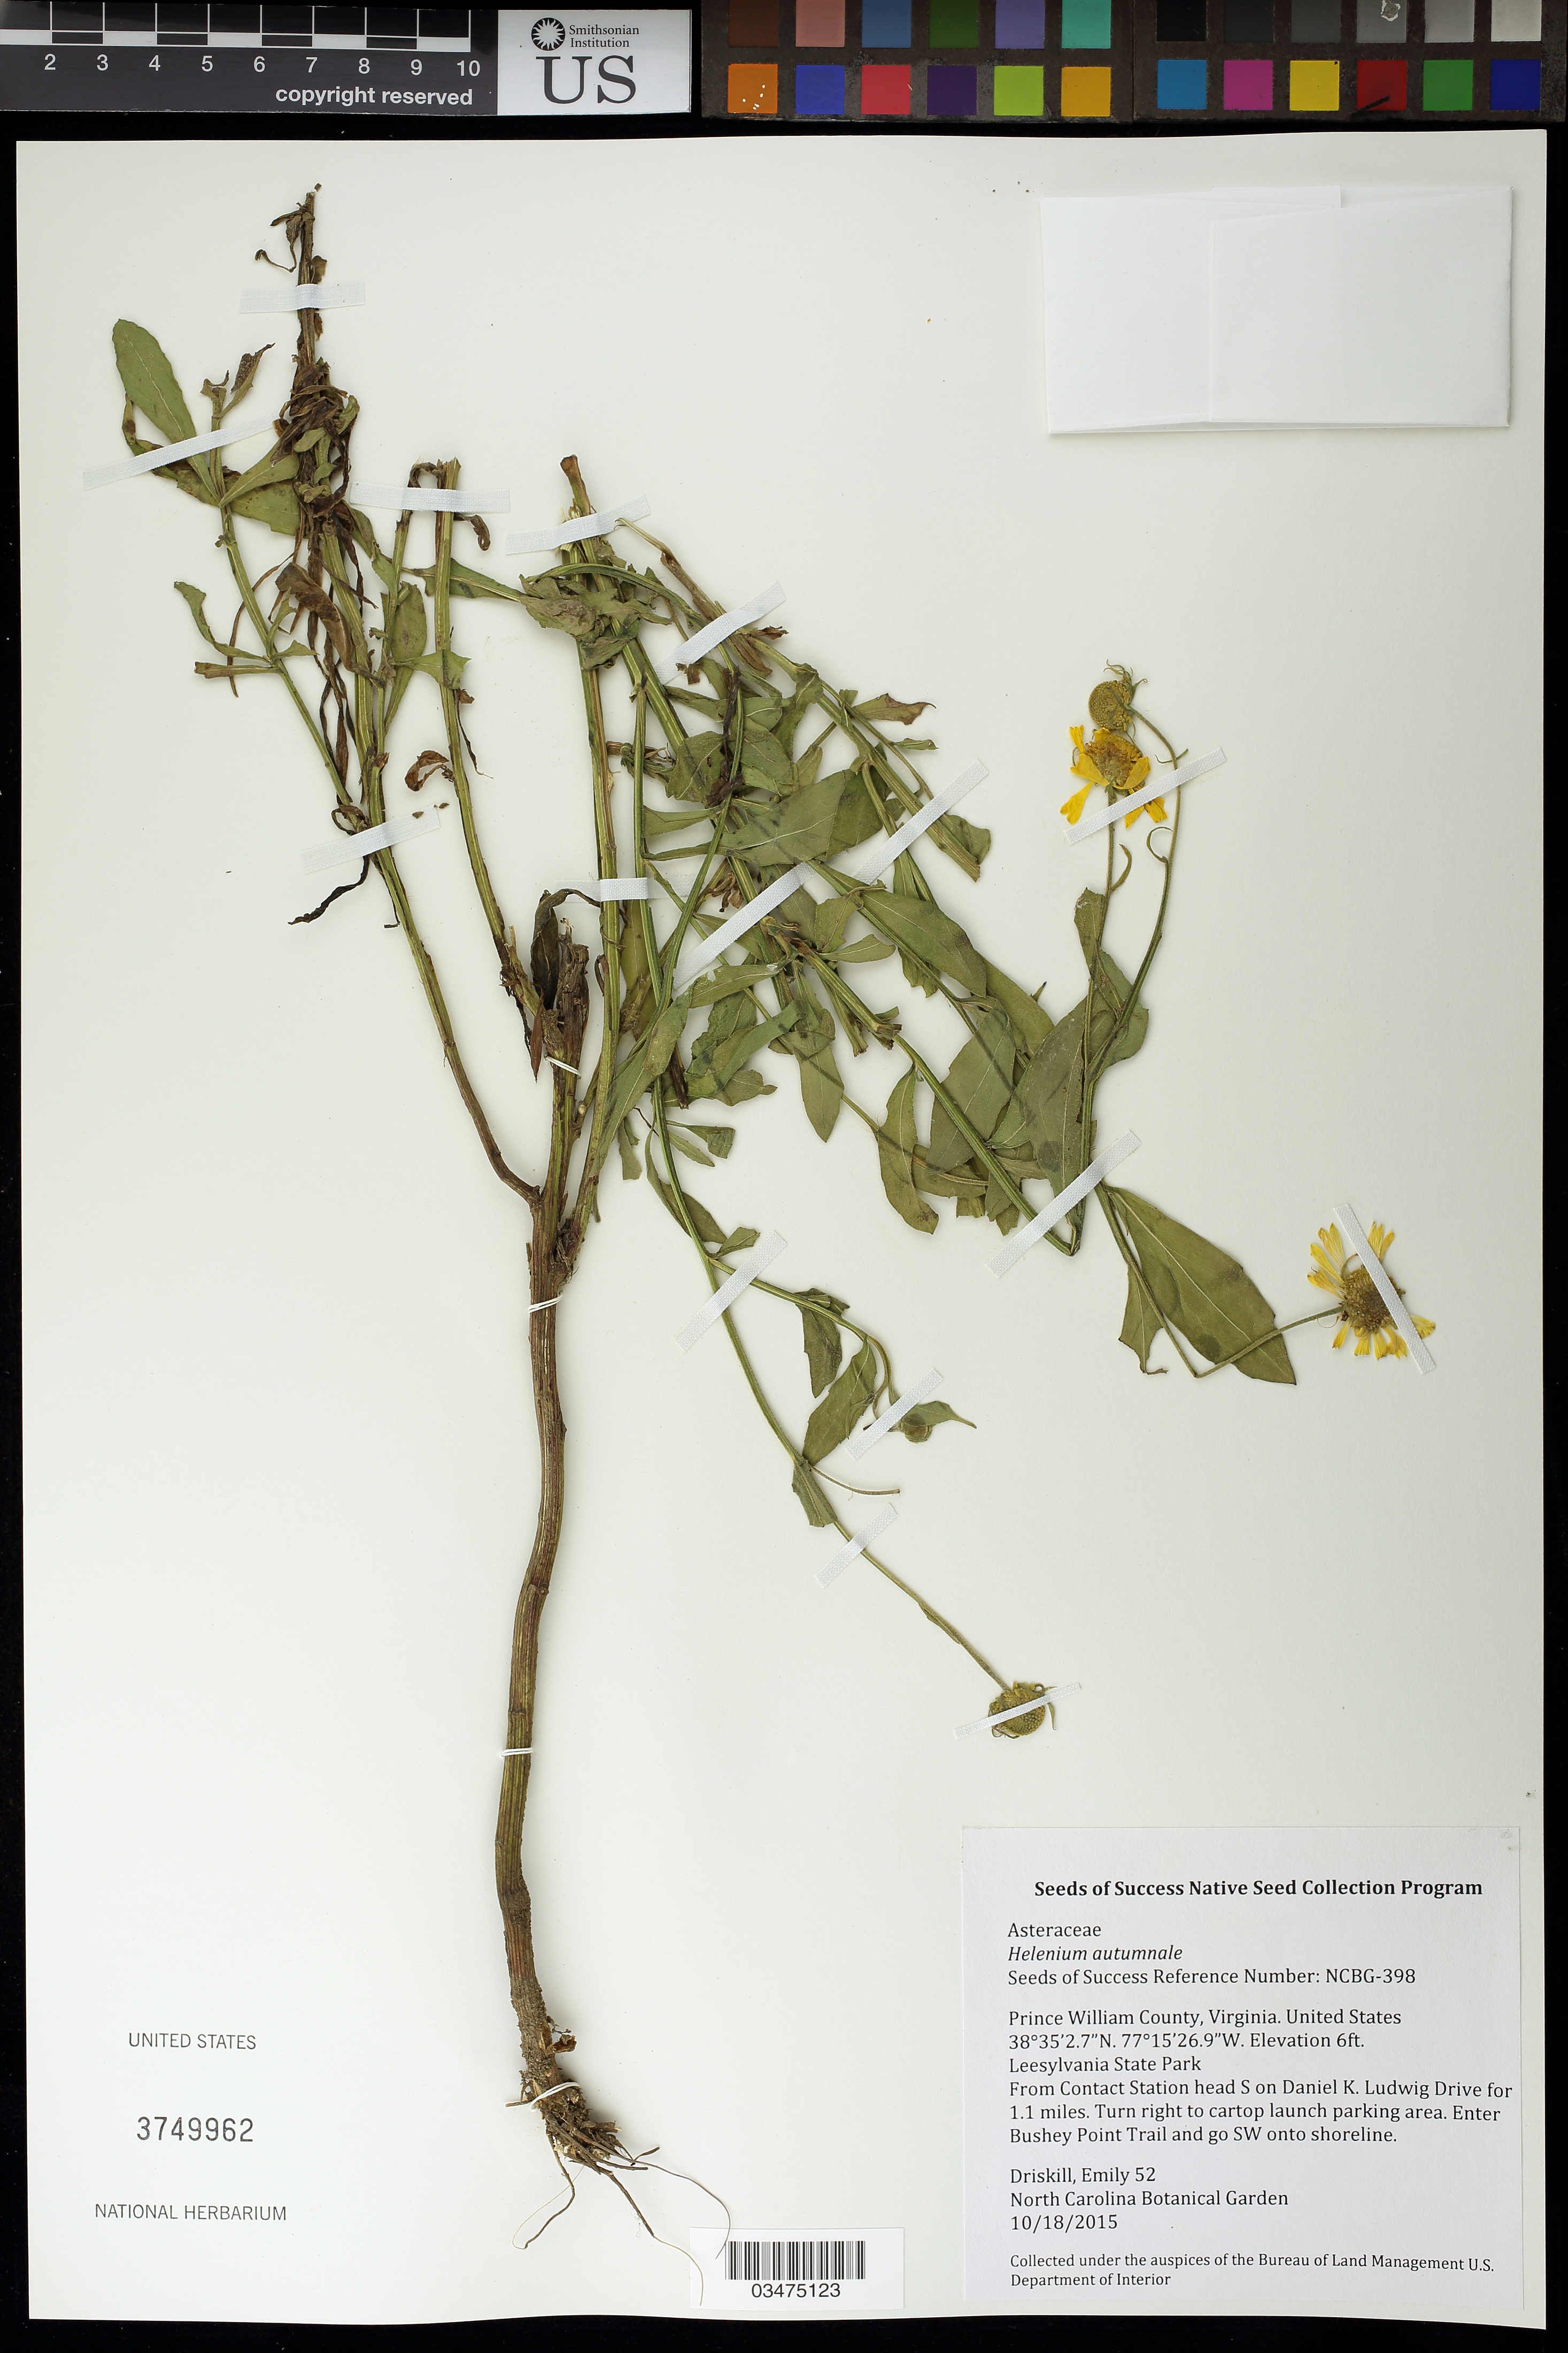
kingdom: Plantae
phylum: Tracheophyta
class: Magnoliopsida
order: Asterales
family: Asteraceae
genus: Helenium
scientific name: Helenium autumnale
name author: L.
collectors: E. Driskill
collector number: NCBG-398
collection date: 2015-10-18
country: United States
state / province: Virginia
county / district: Prince William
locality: Leesylvania State Park. SW on Bushey Point Trail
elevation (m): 2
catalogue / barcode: US 3749962